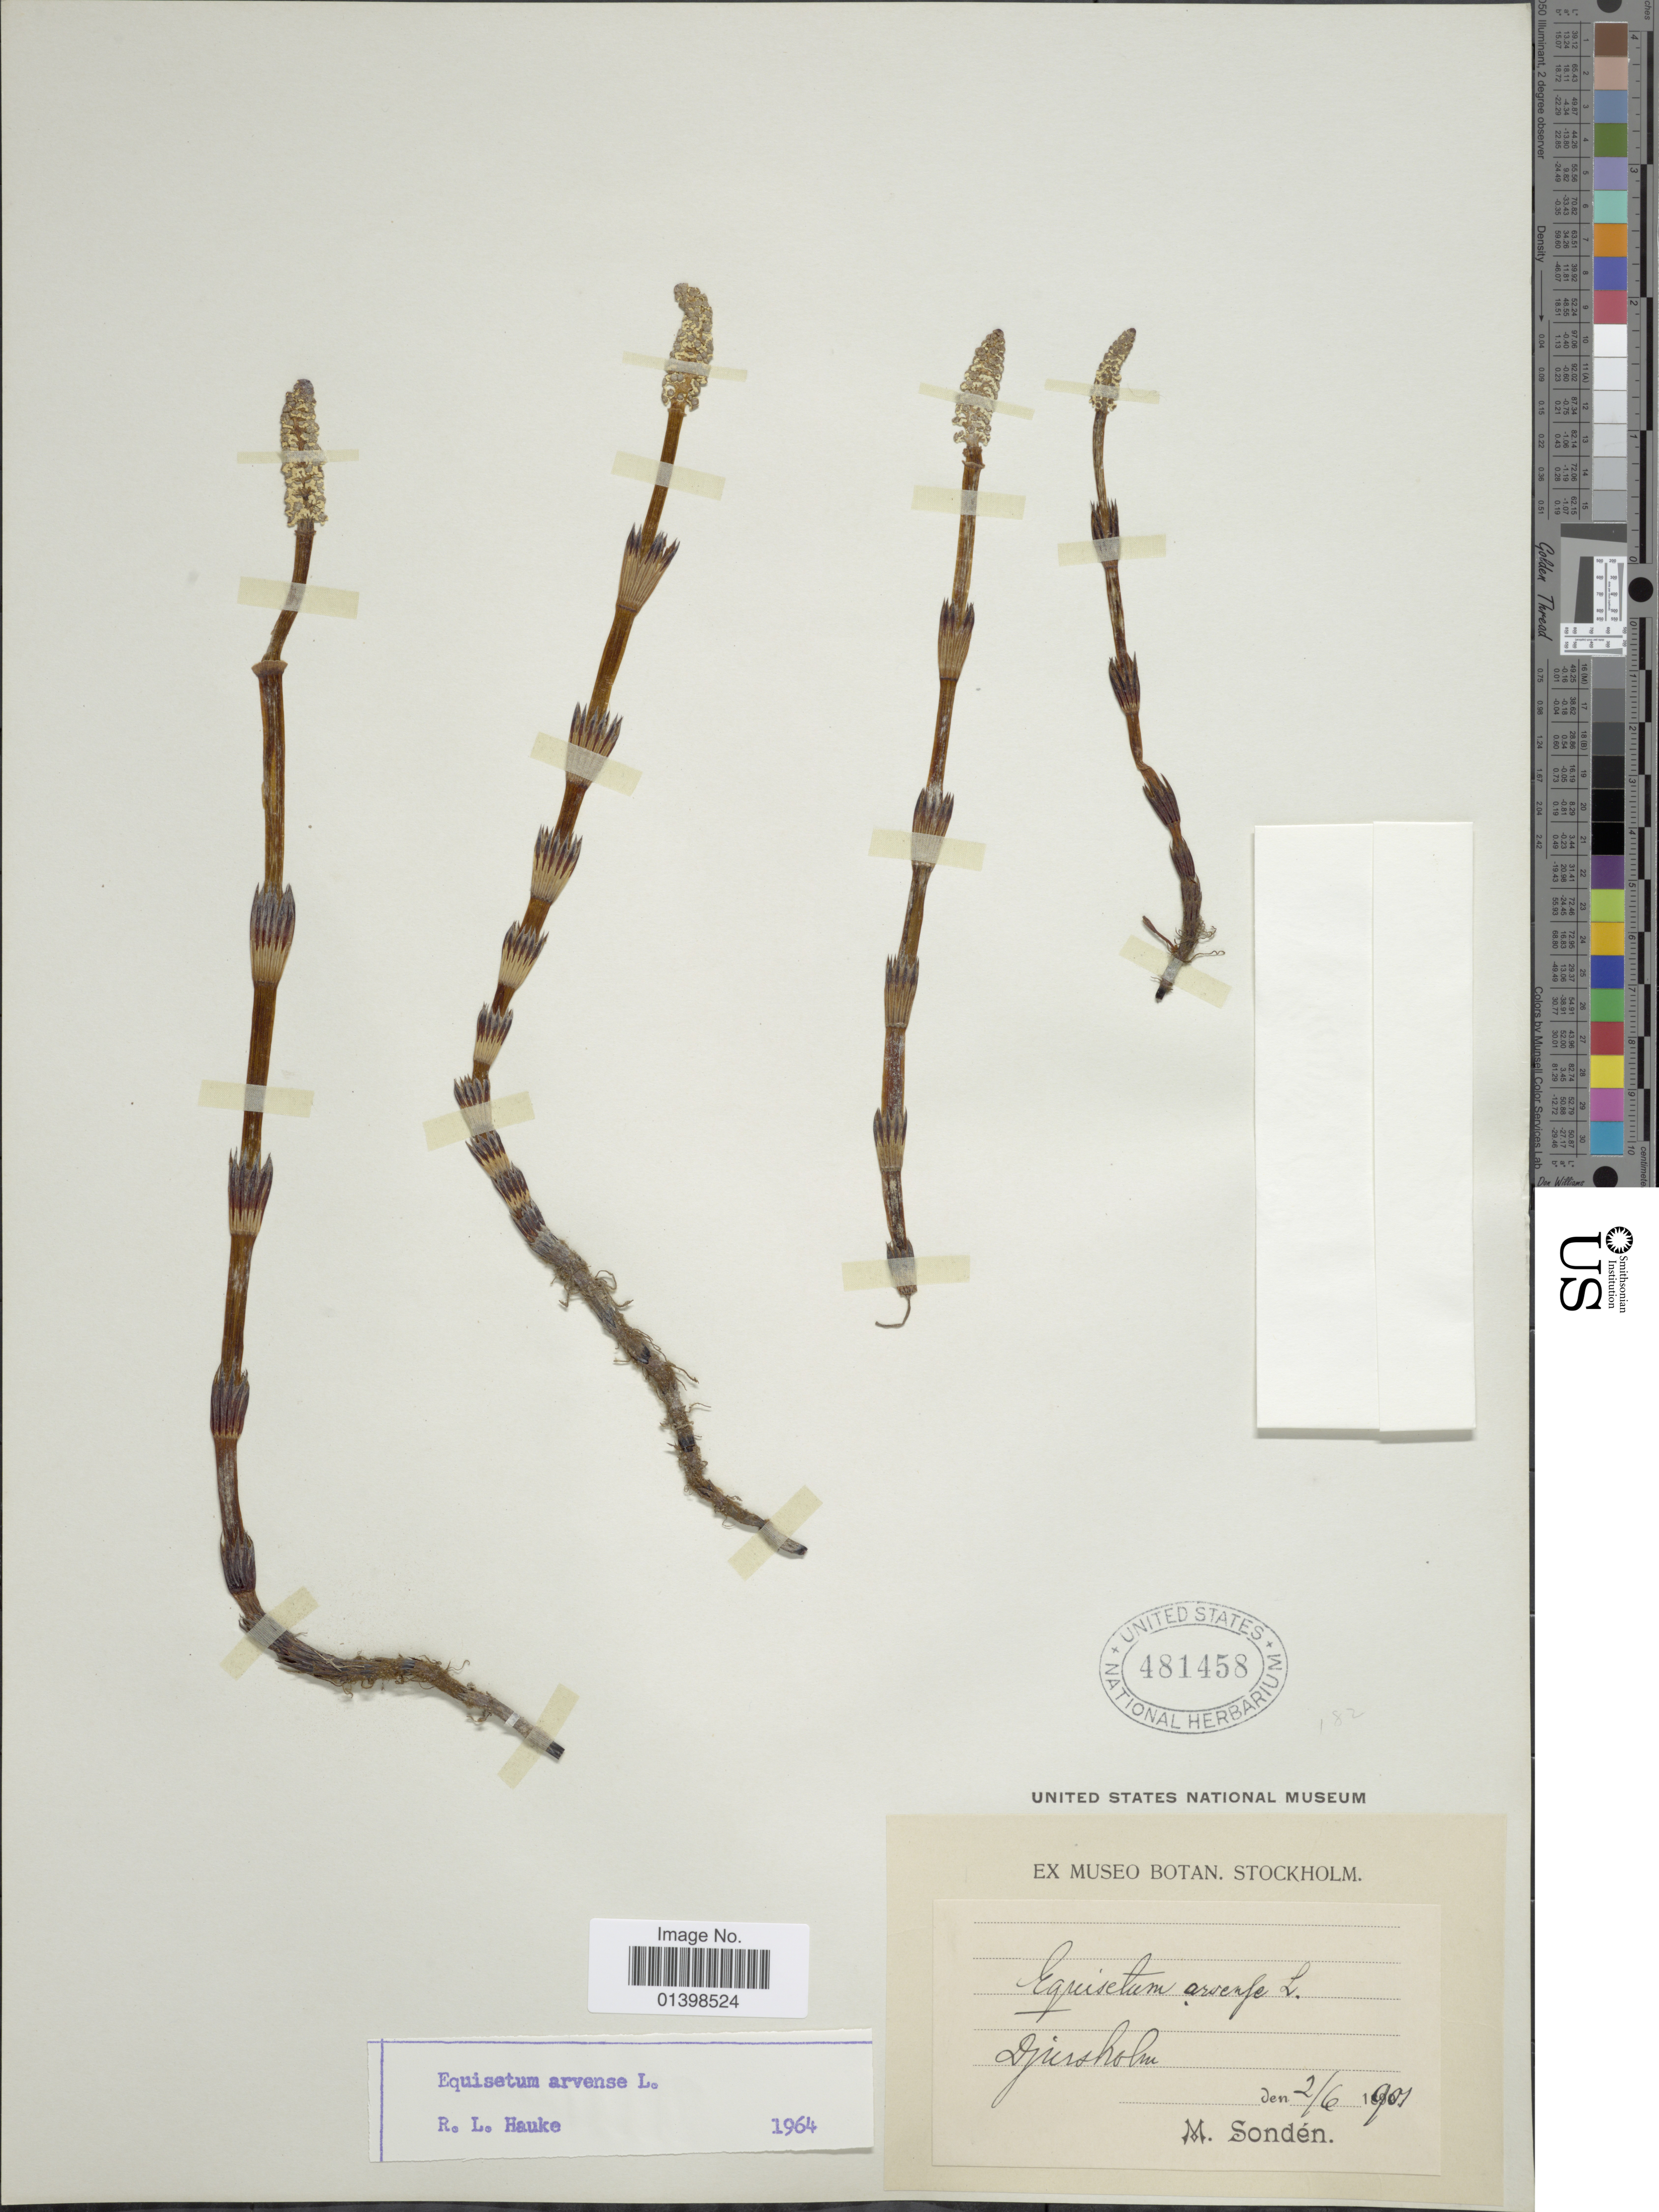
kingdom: Plantae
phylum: Tracheophyta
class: Polypodiopsida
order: Equisetales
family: Equisetaceae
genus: Equisetum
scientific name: Equisetum arvense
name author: L.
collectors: M. Sondén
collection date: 1901-06-02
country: Sweden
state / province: Stockholm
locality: Djursholm.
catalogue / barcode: US 481458